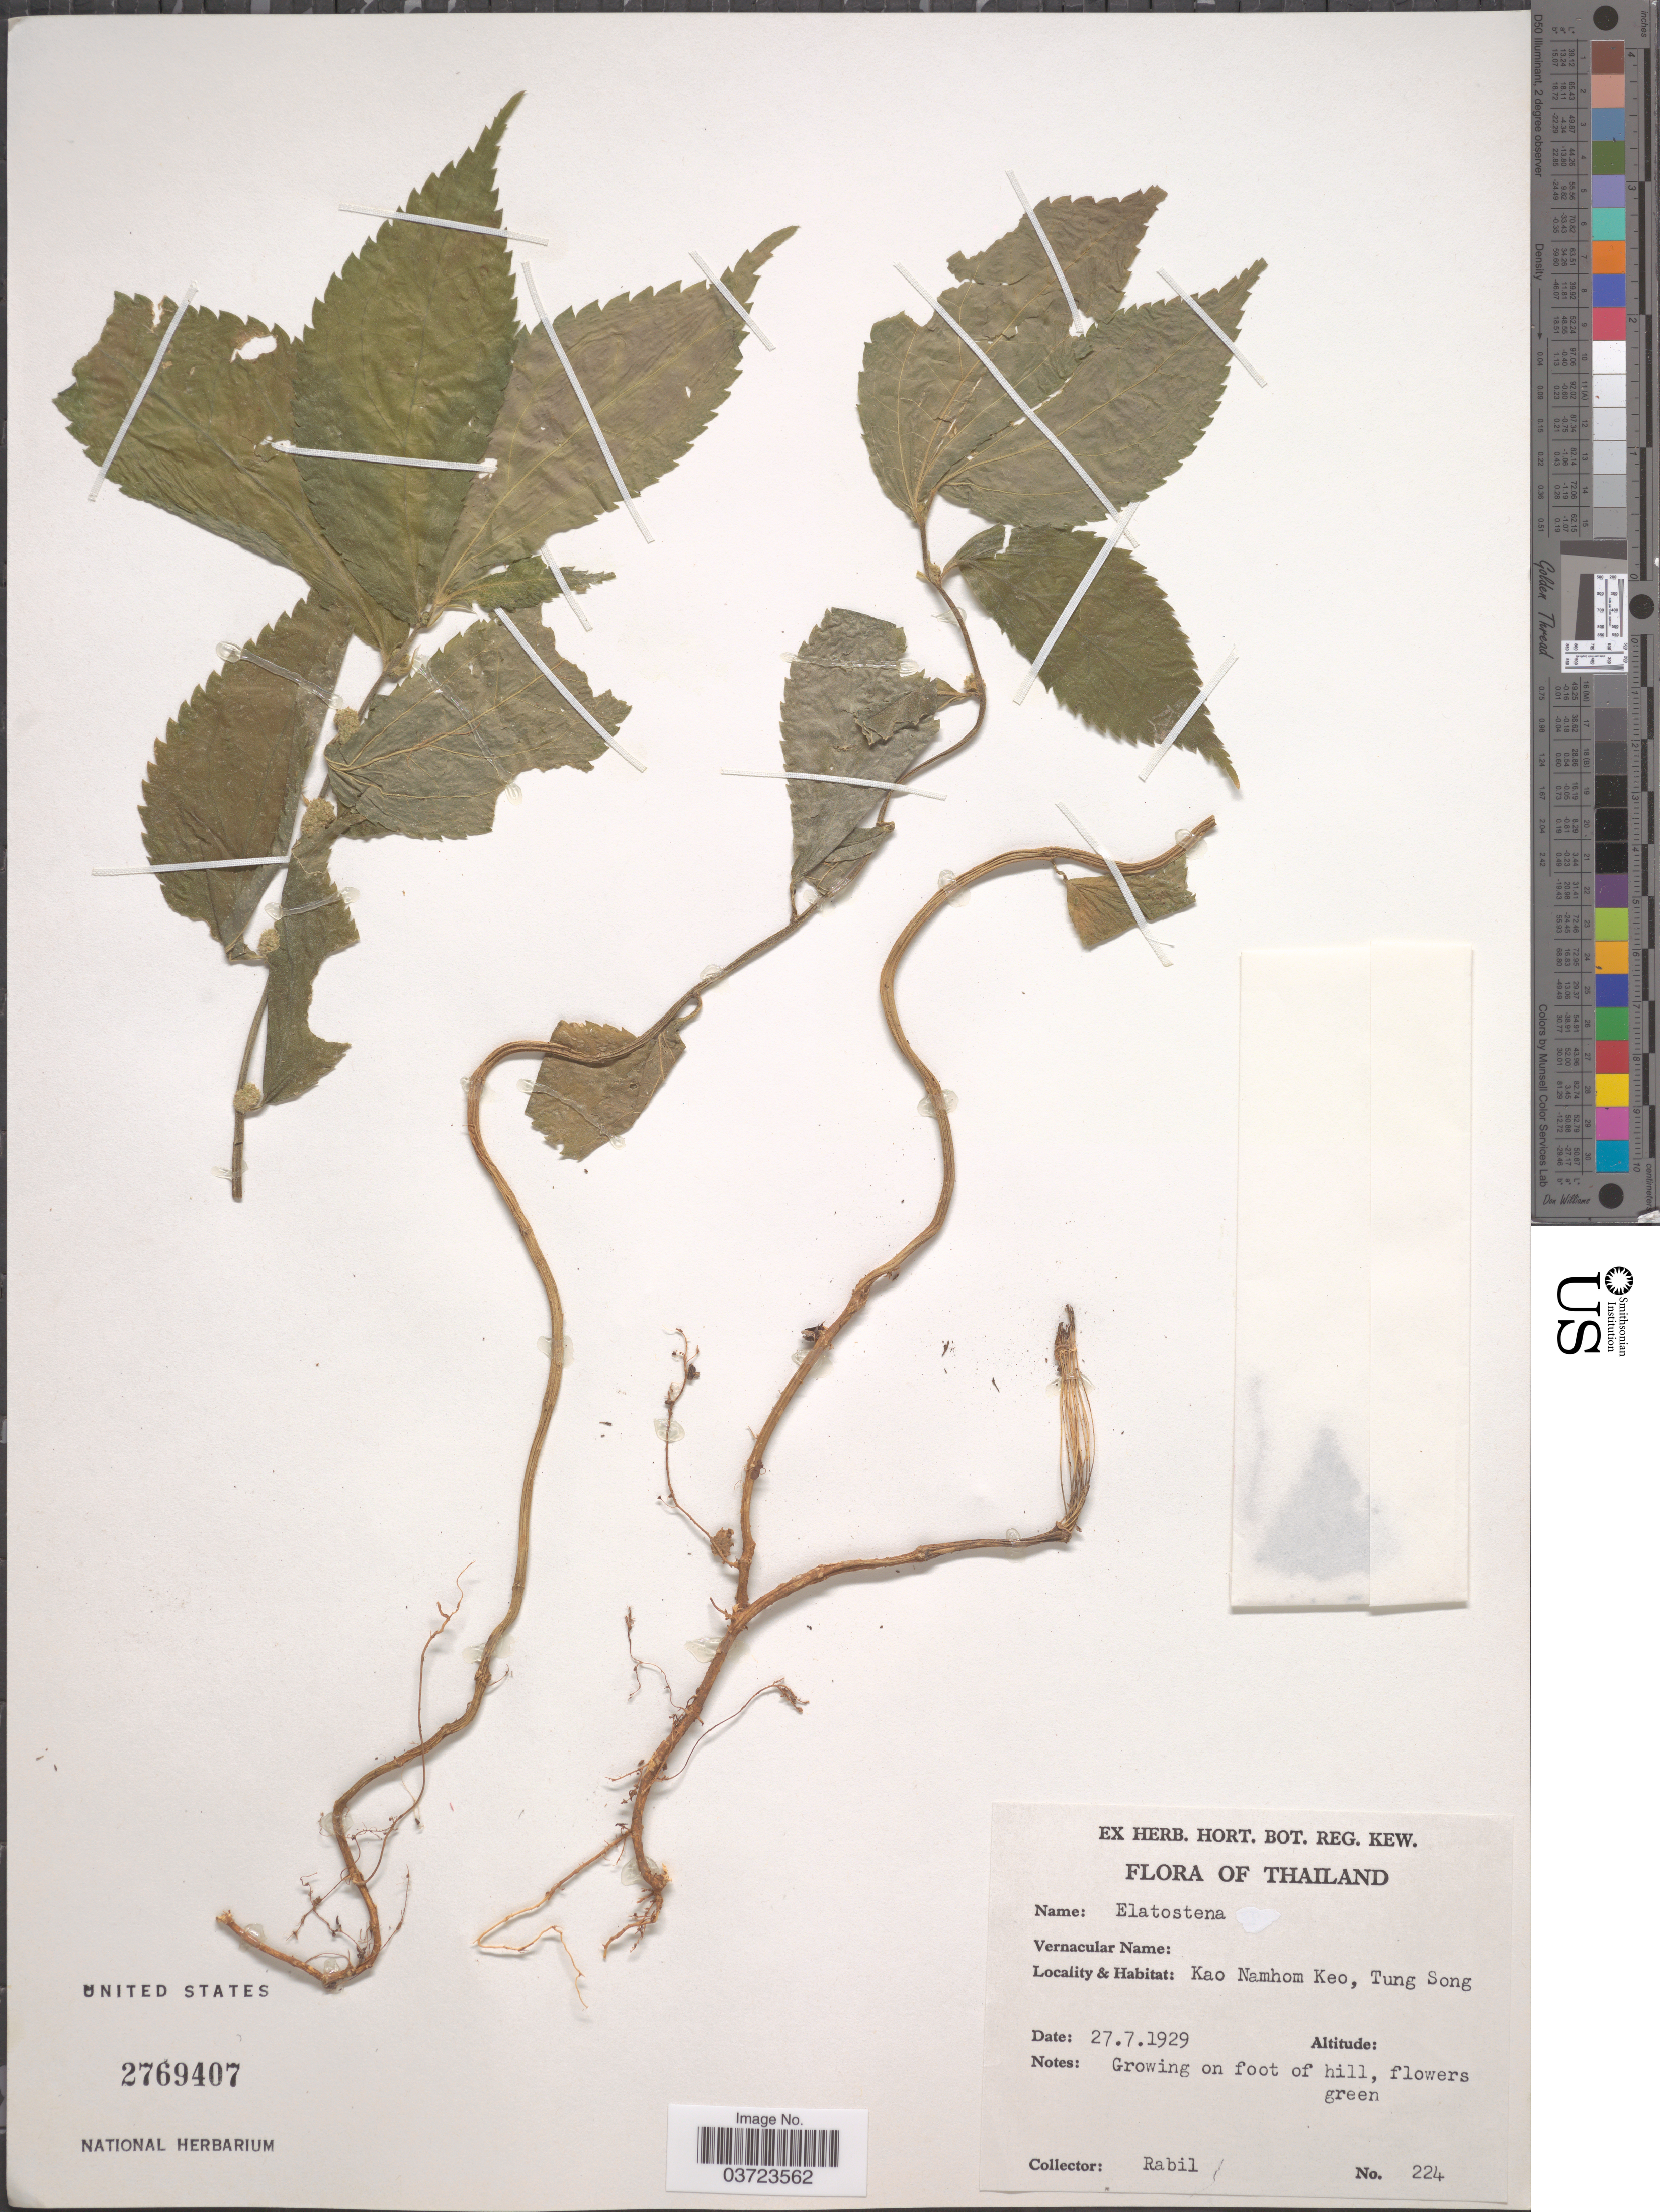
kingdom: Plantae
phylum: Tracheophyta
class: Magnoliopsida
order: Rosales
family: Urticaceae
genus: Elatostema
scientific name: Elatostema sp.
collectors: -. Rabil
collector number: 224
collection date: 1929-07-27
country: Thailand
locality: Kao Namhom Keo, Tung Song.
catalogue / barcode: US 2769407